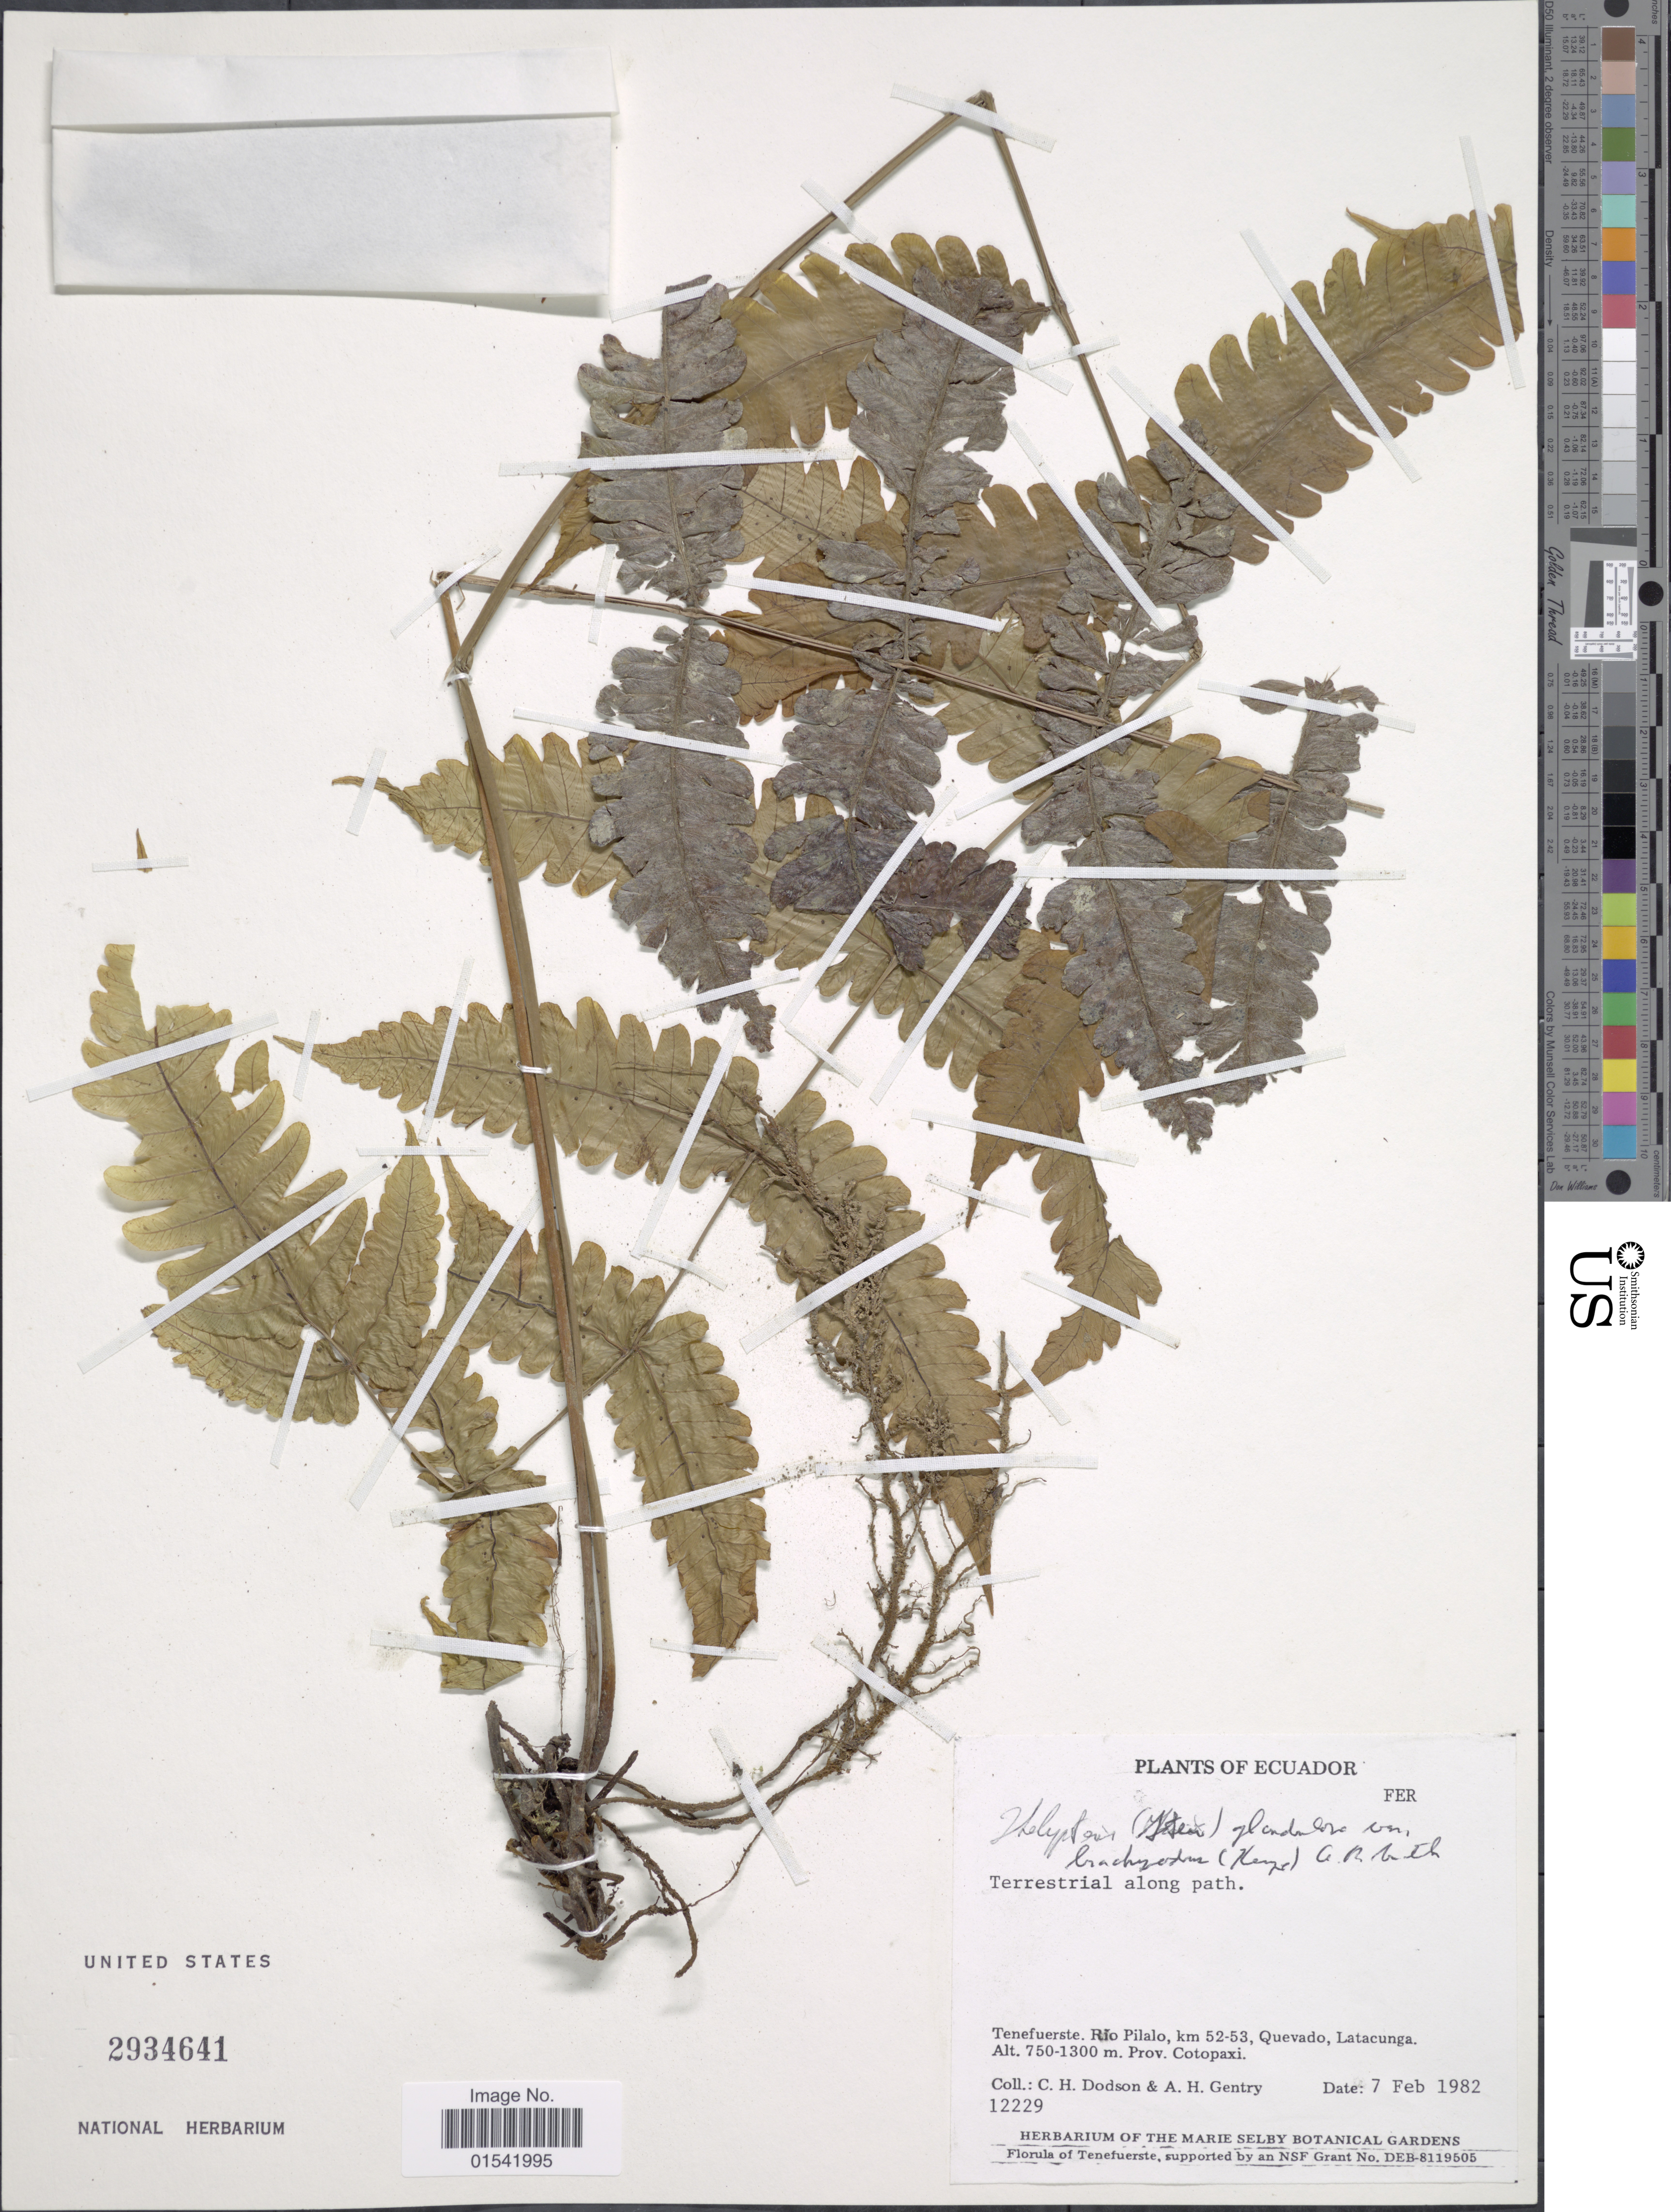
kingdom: Plantae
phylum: Tracheophyta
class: Polypodiopsida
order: Polypodiales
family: Thelypteridaceae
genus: Steiropteris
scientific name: Steiropteris glandulosa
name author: (Hook. f.) Pic. Serm.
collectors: C. H. Dodson & A. H. Gentry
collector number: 12229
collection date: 1982-02-07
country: Ecuador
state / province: Cotopaxi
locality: Tenefuerste. Río Pilalo, km 52-53, Quevado, Latacunga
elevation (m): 750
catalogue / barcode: US 2934641